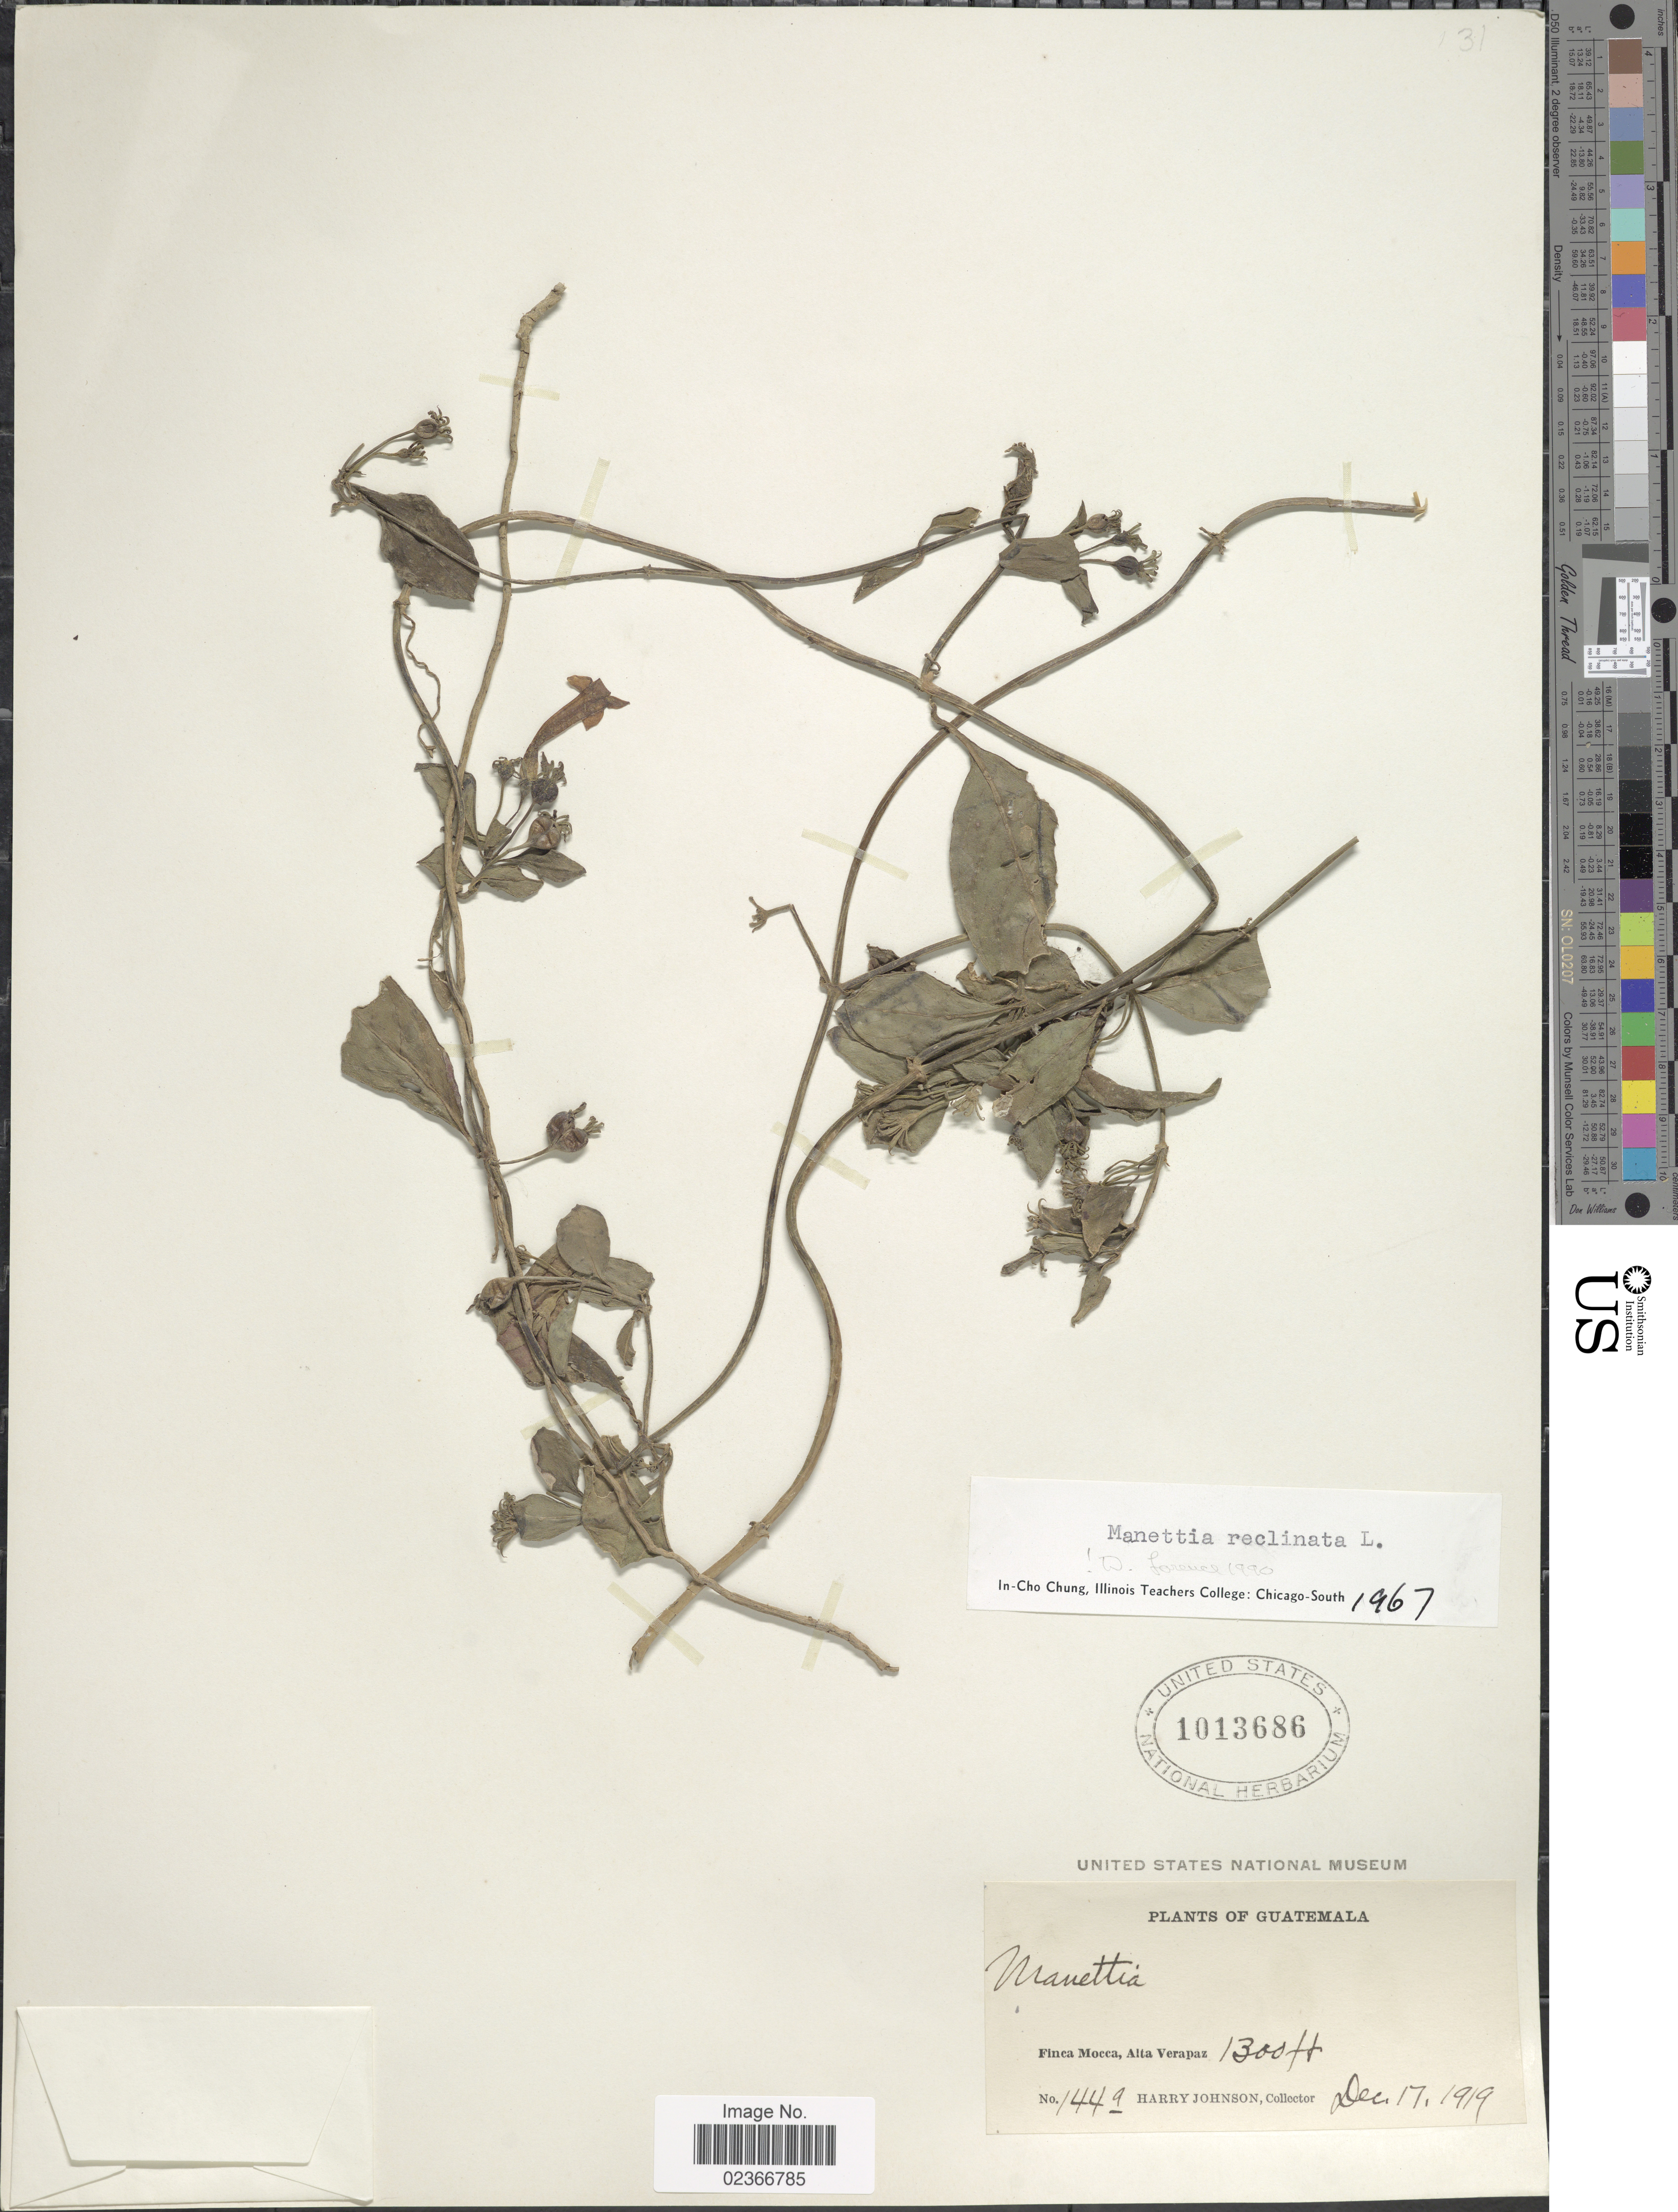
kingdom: Plantae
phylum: Tracheophyta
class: Magnoliopsida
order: Gentianales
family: Rubiaceae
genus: Manettia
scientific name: Manettia reclinata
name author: L.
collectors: H. Johnson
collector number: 144A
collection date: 1919-12-17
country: Guatemala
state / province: Alta Verapaz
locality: Finca Mocca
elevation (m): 396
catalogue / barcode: US 1013686